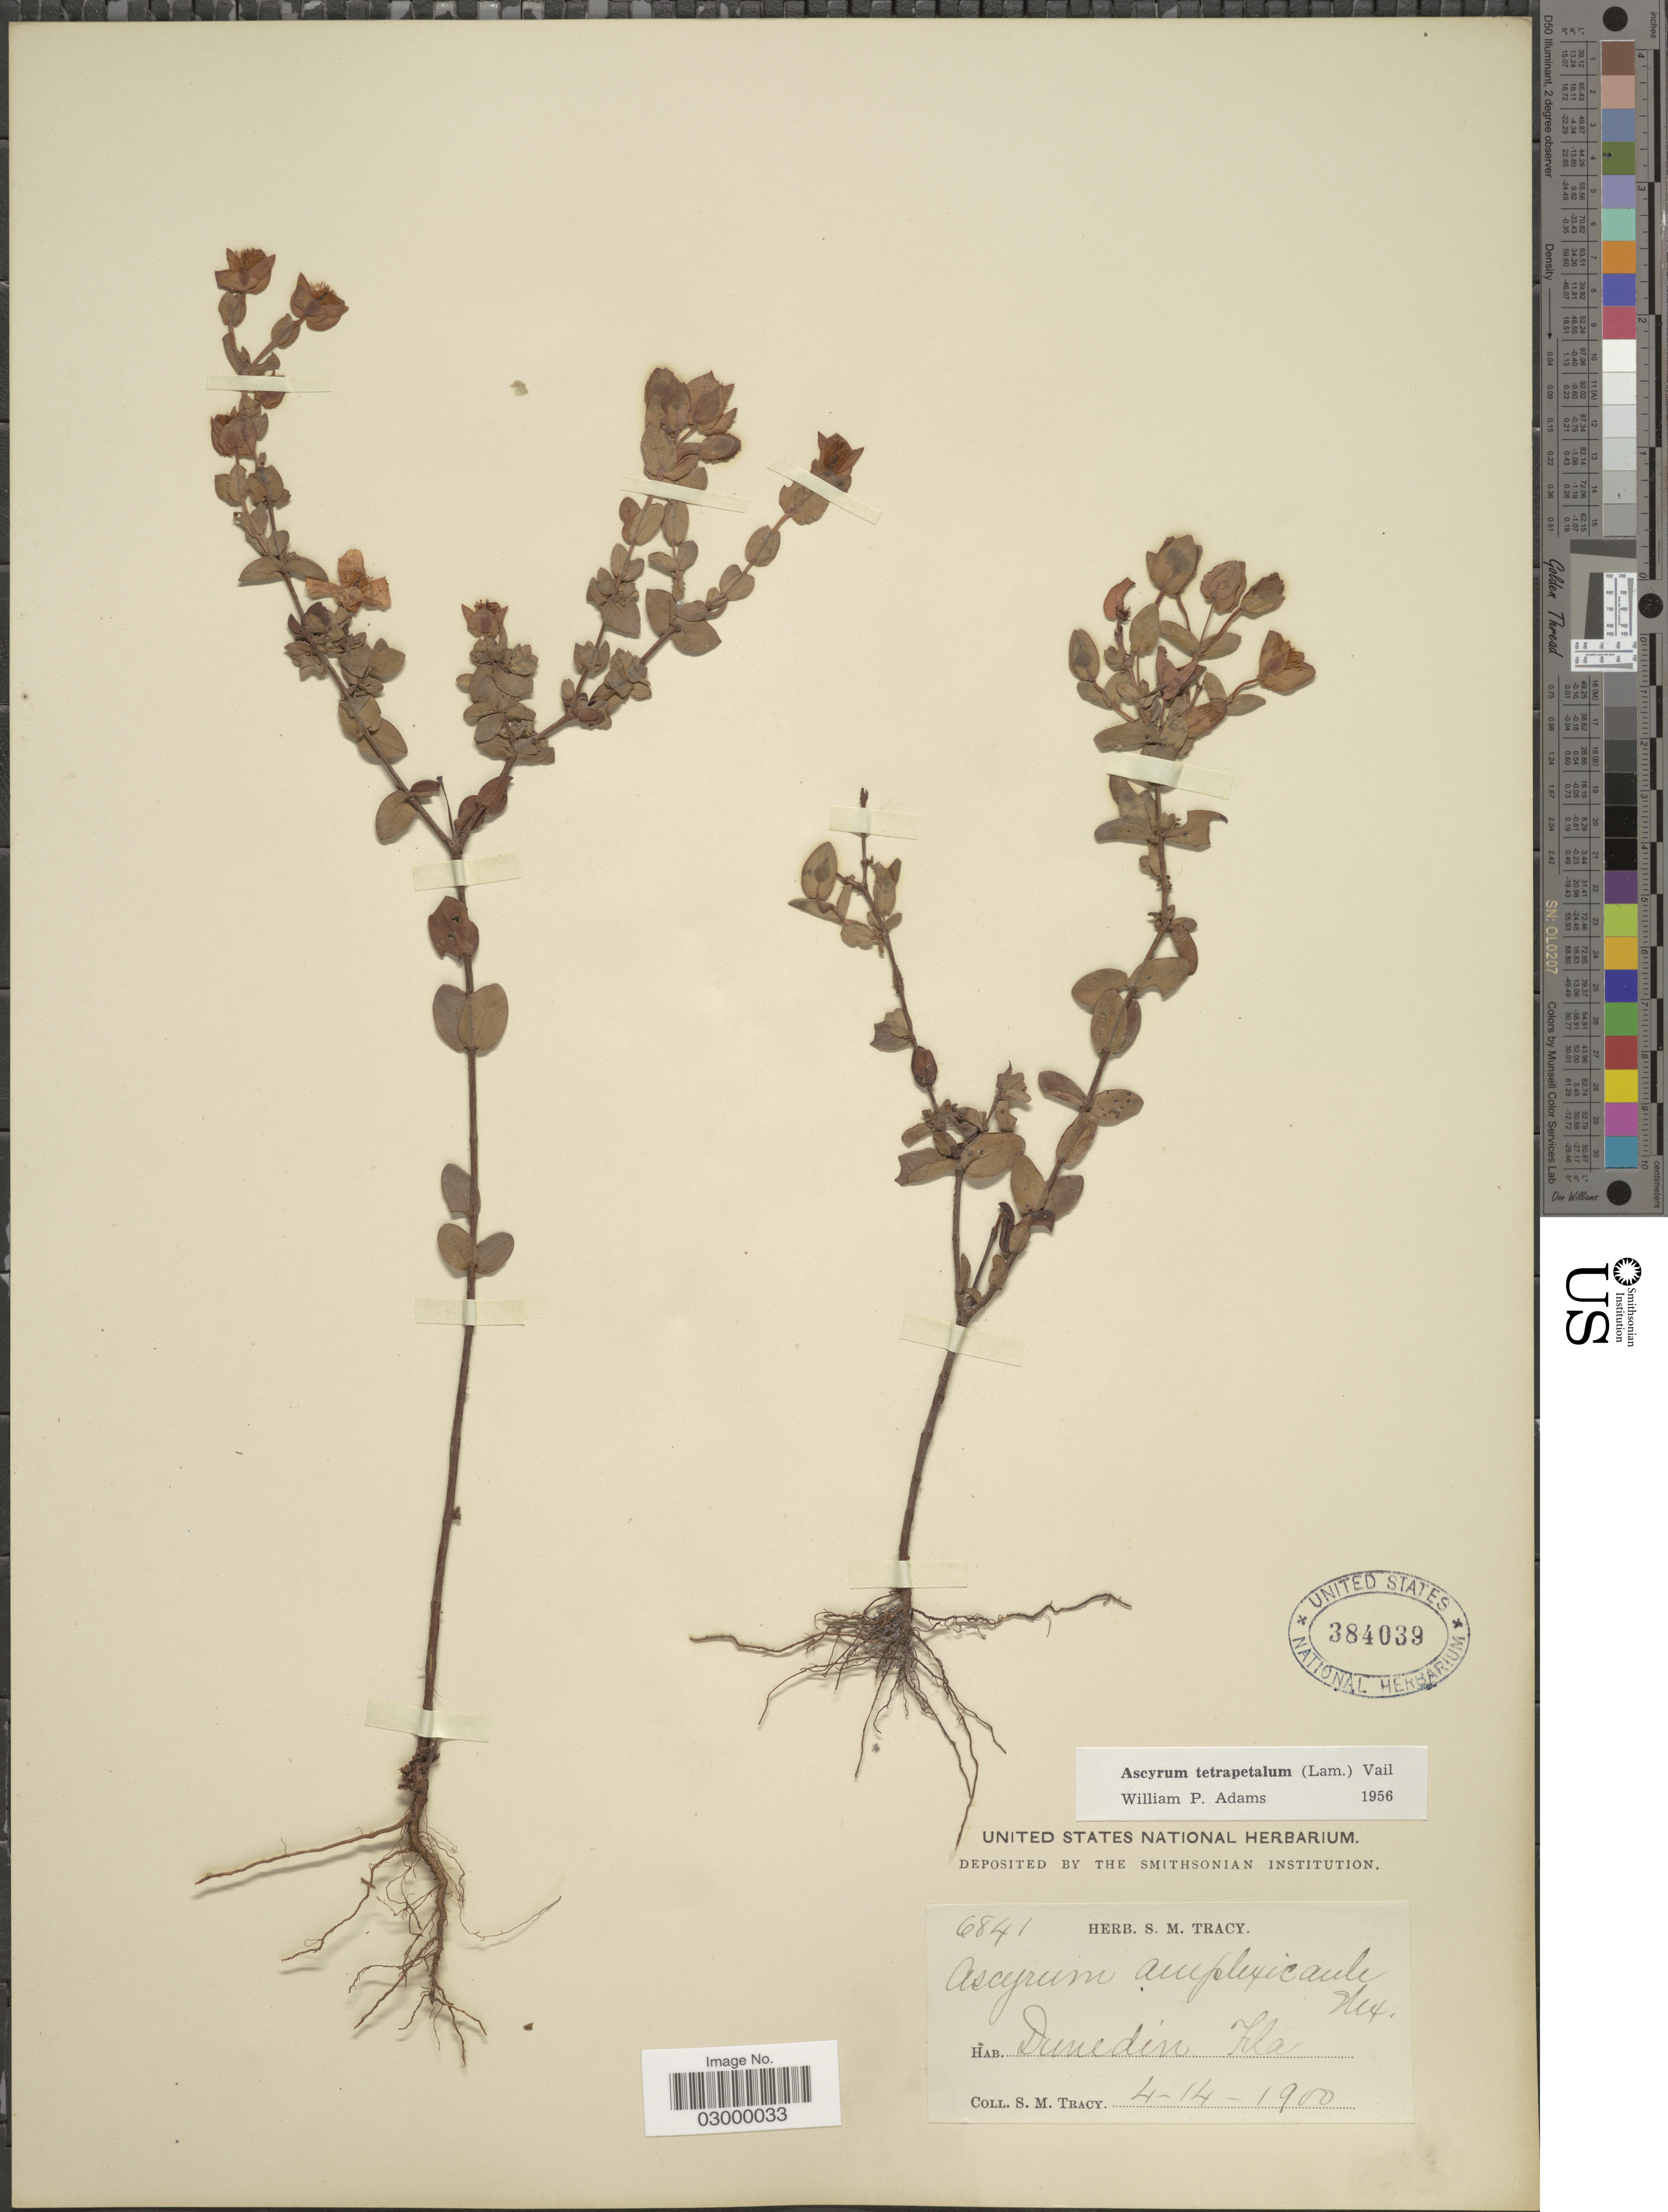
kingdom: Plantae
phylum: Tracheophyta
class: Magnoliopsida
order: Malpighiales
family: Hypericaceae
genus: Hypericum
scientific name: Hypericum tetrapetalum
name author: Lam.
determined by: Strong, Mark T., (BOT), Smithsonian Institution - National Museum of Natural History (UNITED STATES)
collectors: S. M. Tracy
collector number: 6841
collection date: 1900-04-14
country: United States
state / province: Florida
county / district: Pinellas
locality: Dunedin.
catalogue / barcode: US 384039